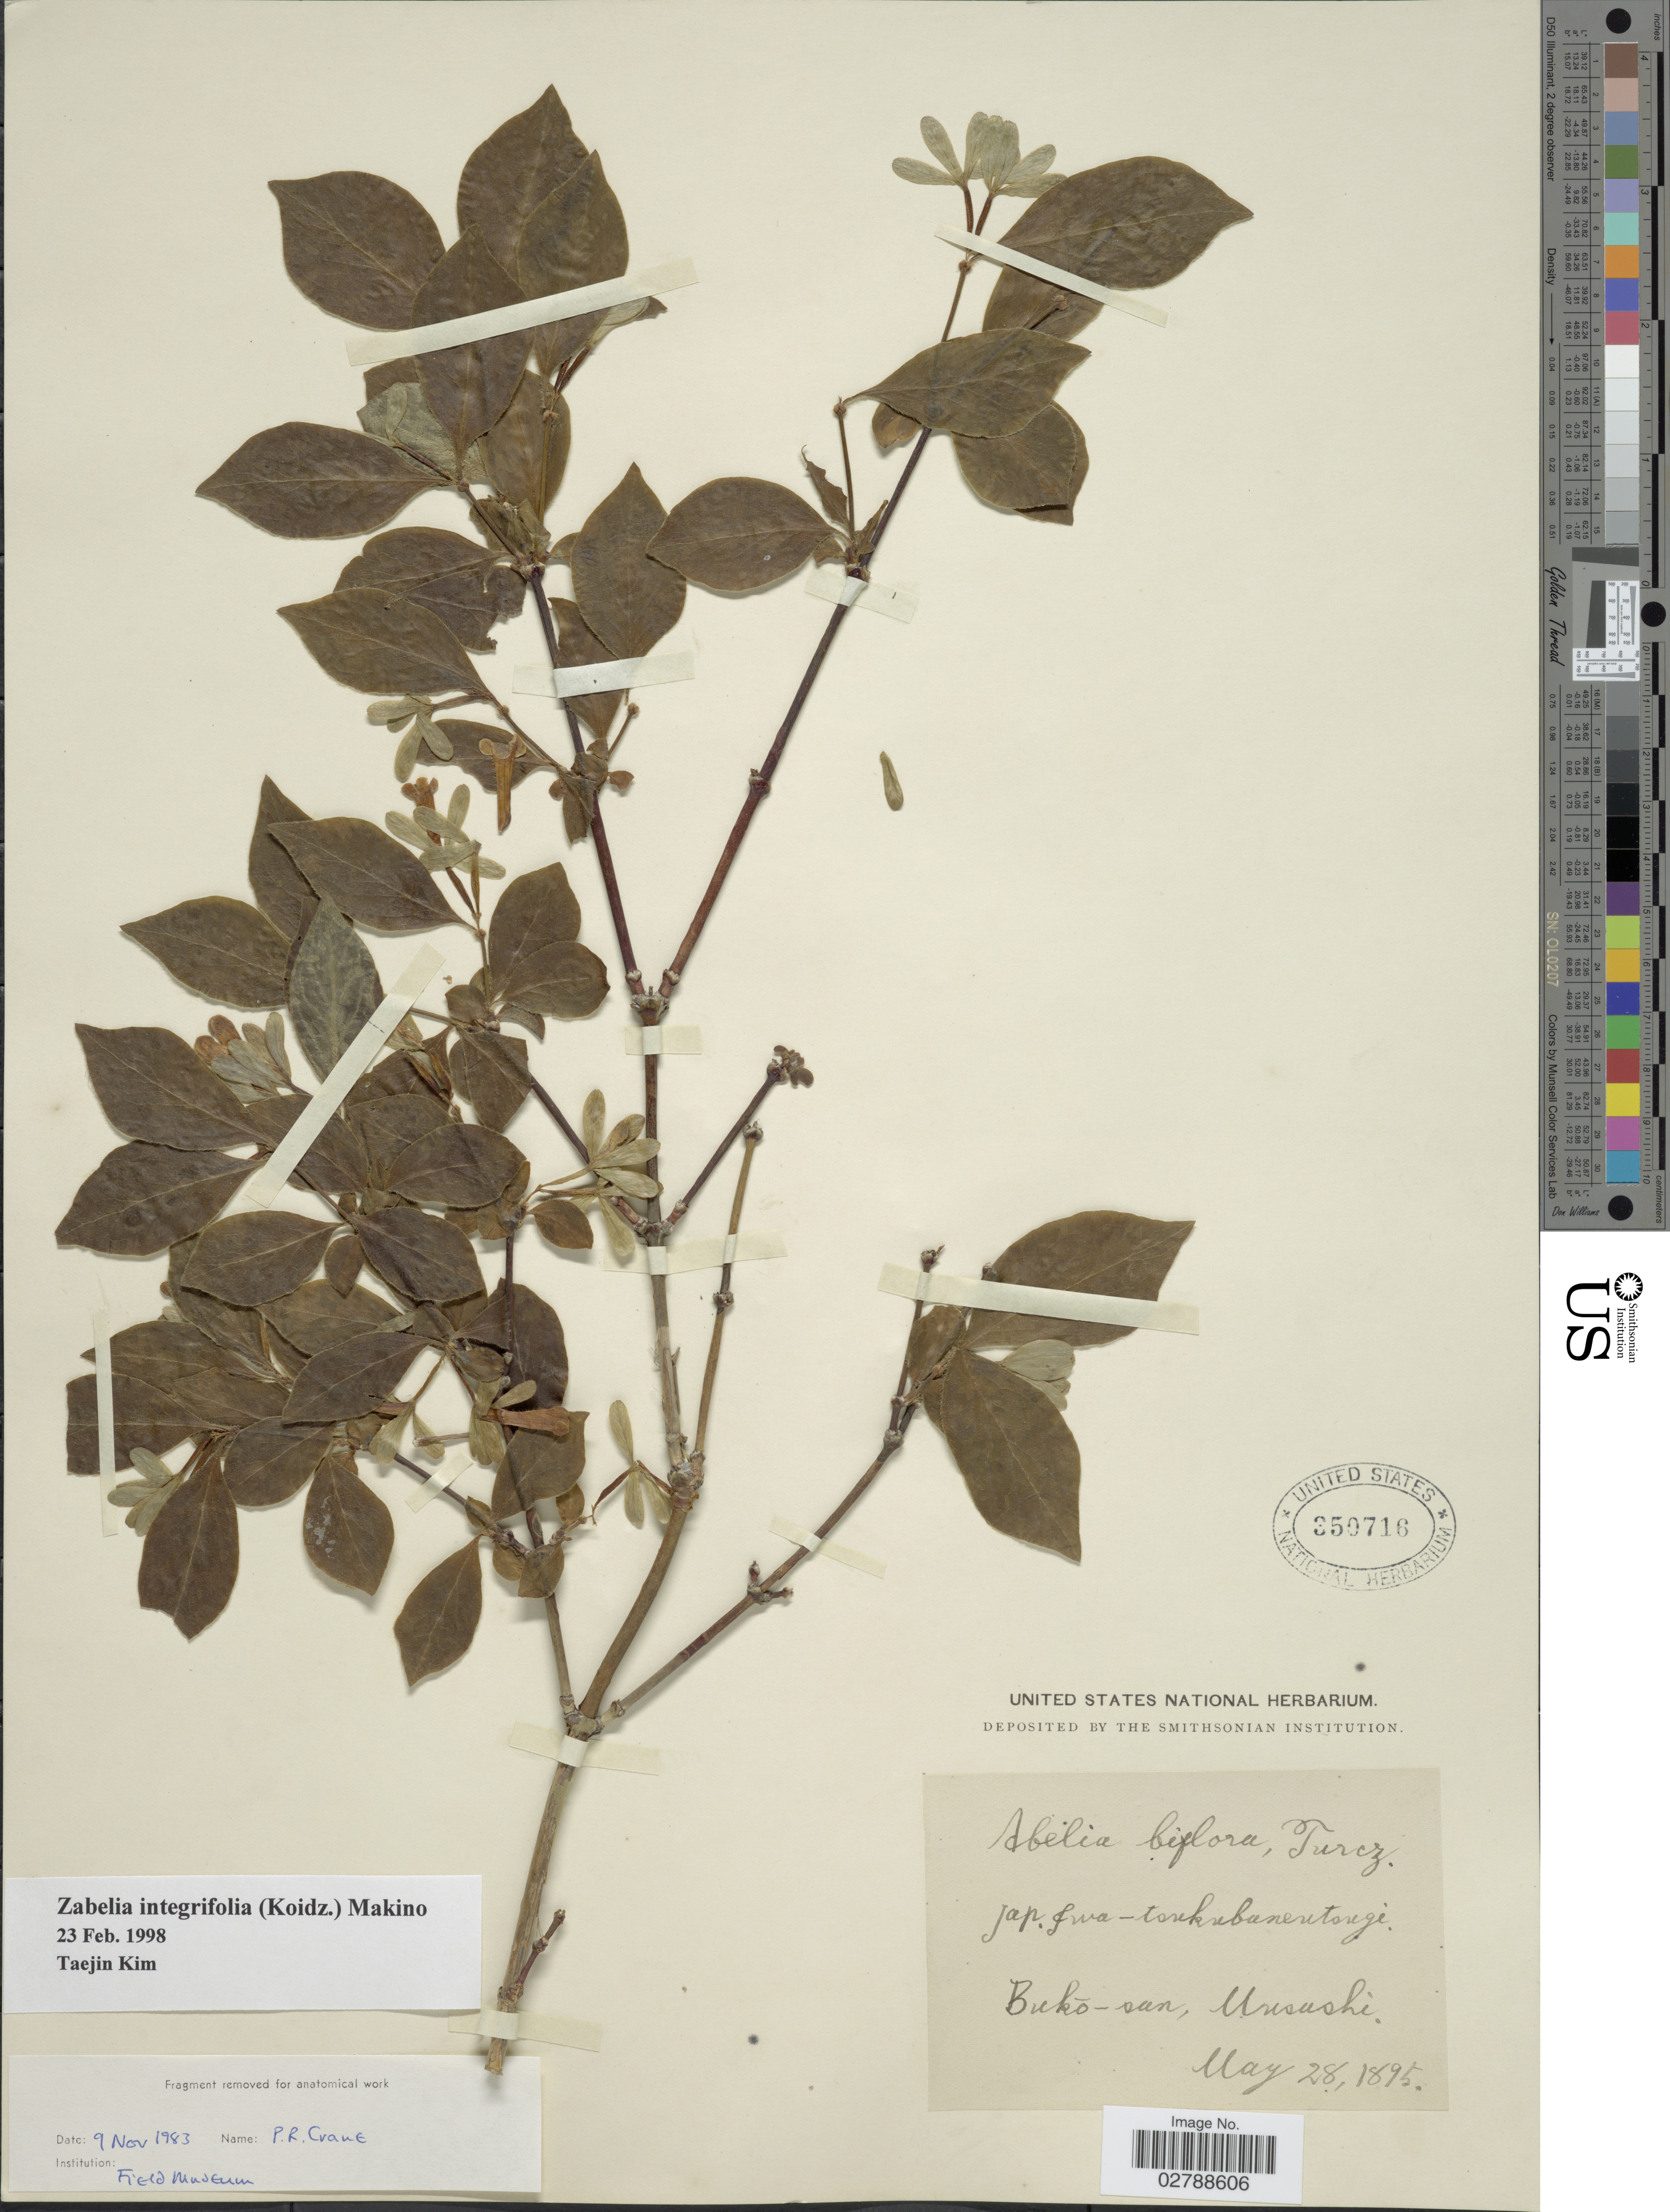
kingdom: Plantae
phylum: Tracheophyta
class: Magnoliopsida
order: Dipsacales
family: Caprifoliaceae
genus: Zabelia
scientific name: Zabelia integrifolia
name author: (Koidz.) Makino ex Ikuse & S. Kuros.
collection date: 1895-05-28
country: Japan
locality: Bukô-san, Musashi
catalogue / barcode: US 350716